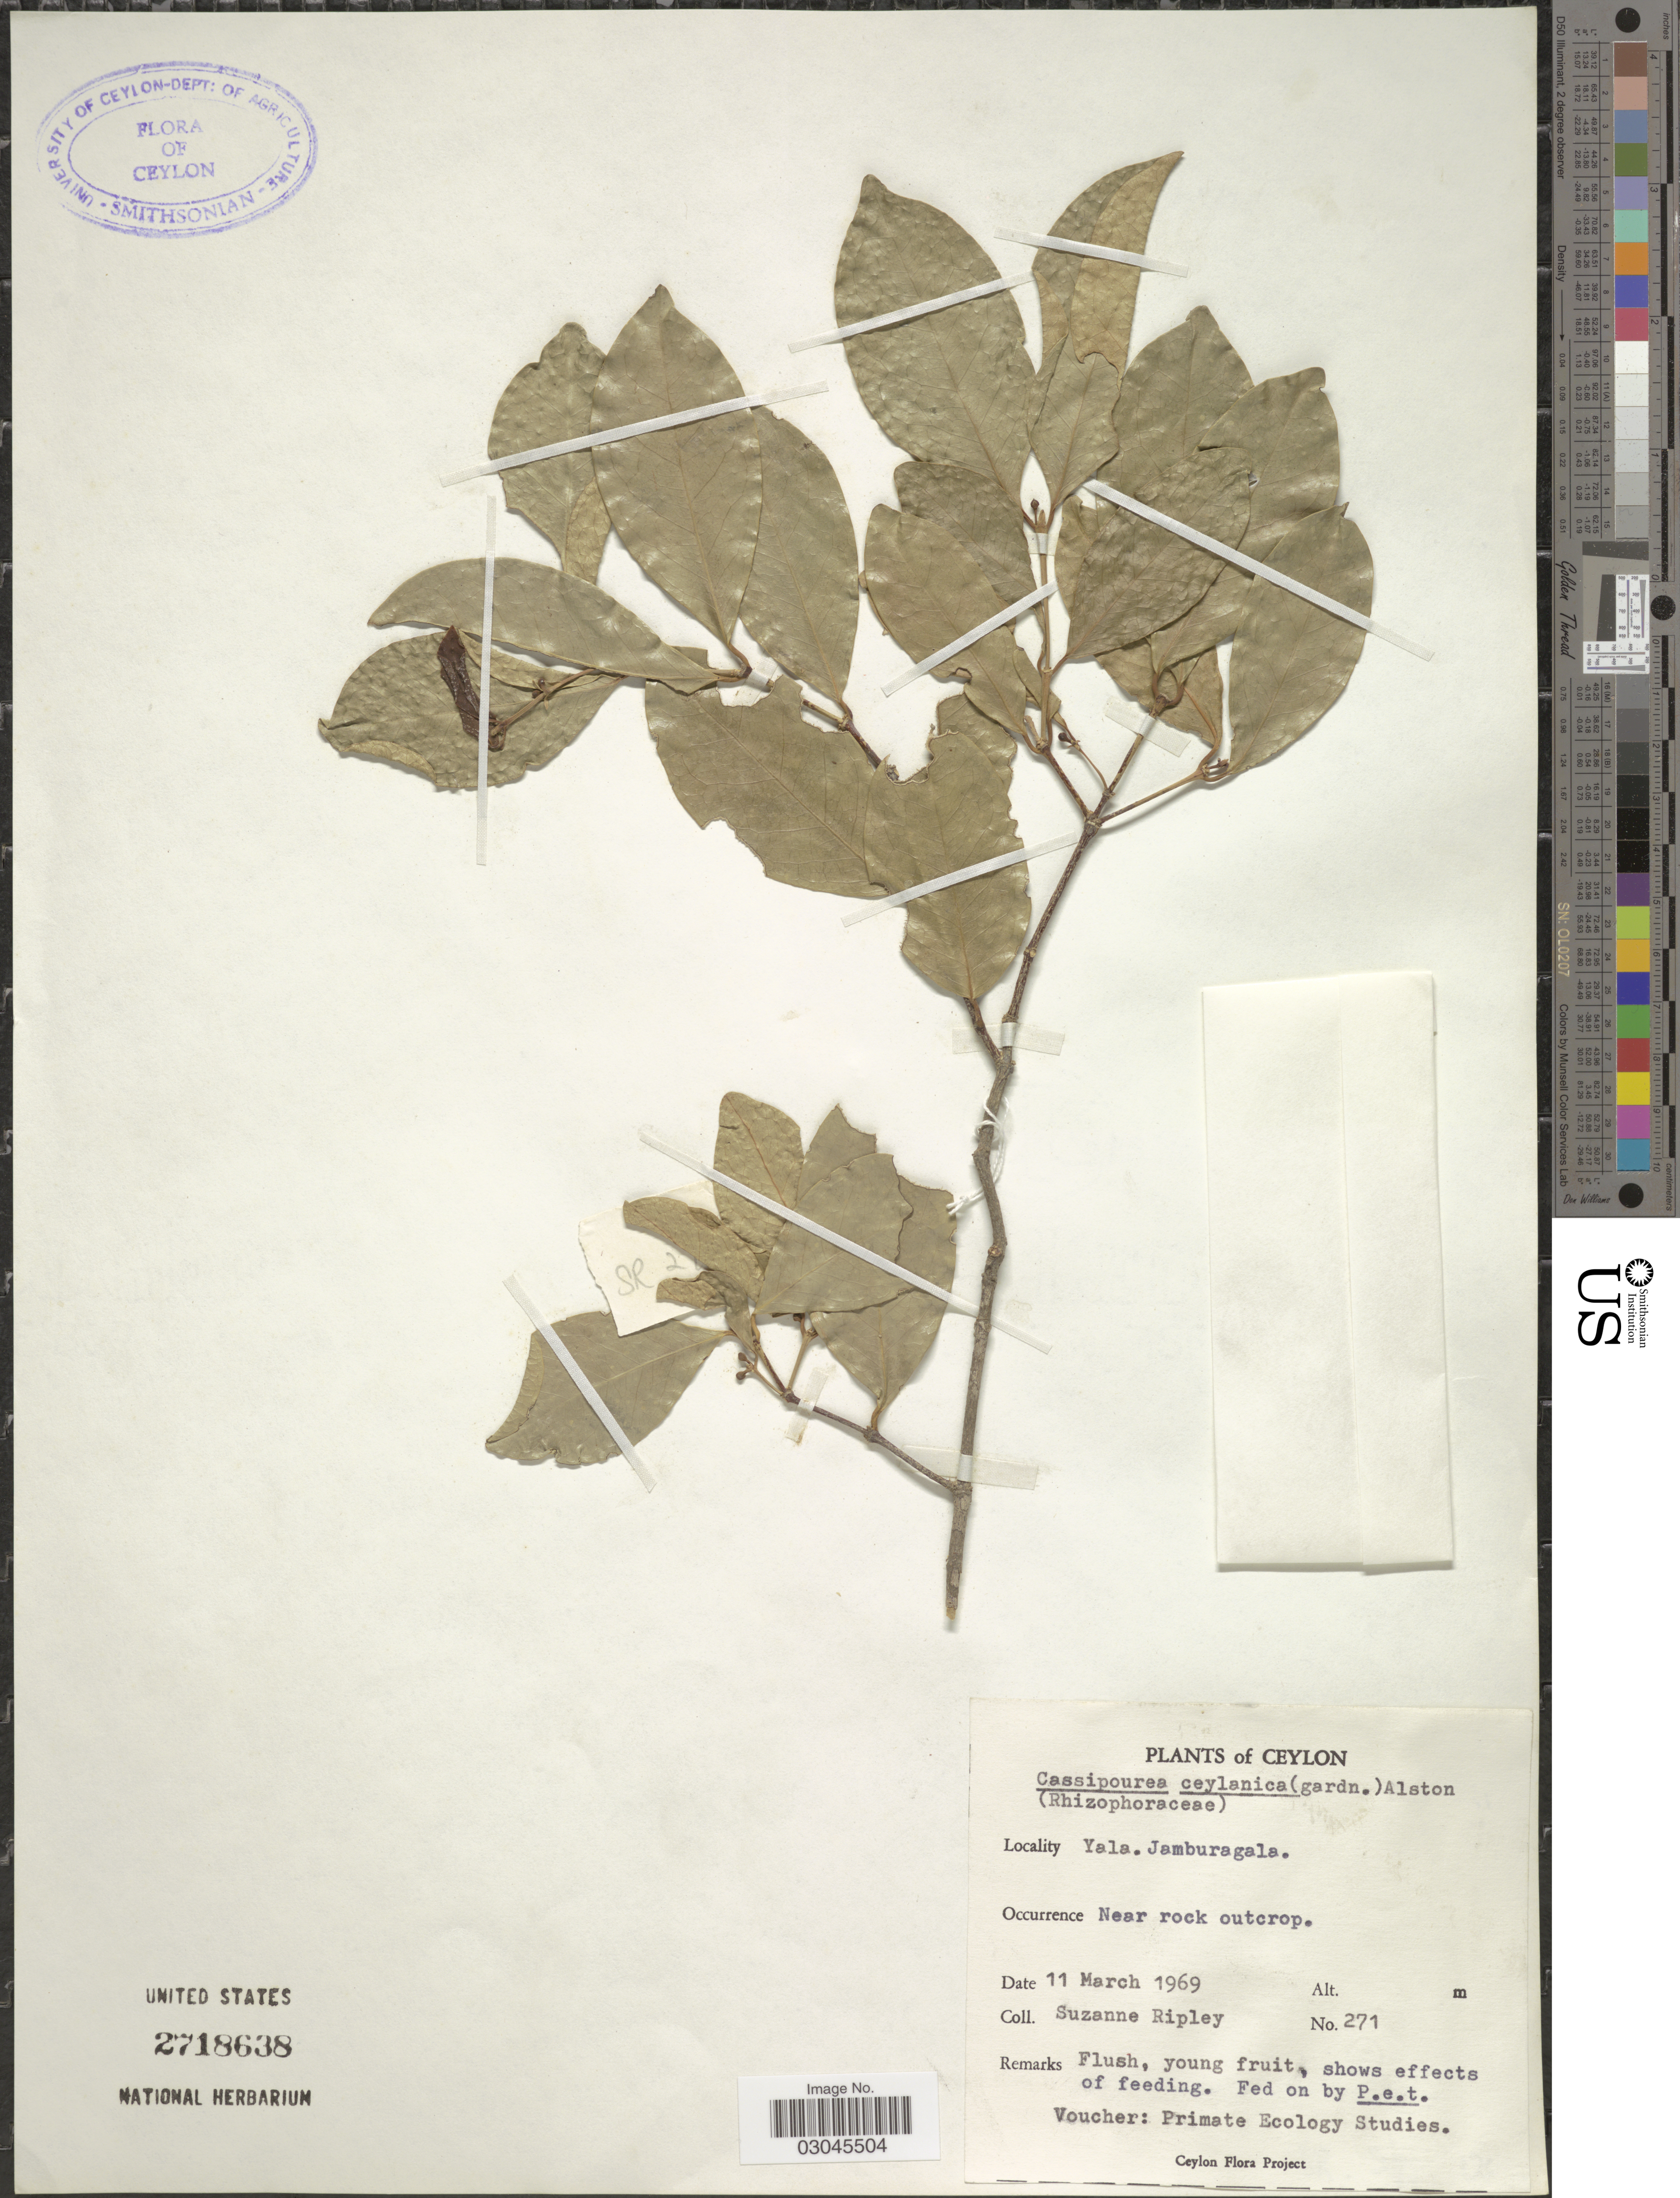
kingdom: Plantae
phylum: Tracheophyta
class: Magnoliopsida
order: Malpighiales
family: Rhizophoraceae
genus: Cassipourea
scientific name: Cassipourea ceylanica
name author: (Gardner) Alston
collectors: S. Ripley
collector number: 271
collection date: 1969-03-11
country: Sri Lanka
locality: Ceylon. Yala. Jamburagala.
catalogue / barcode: US 2718638